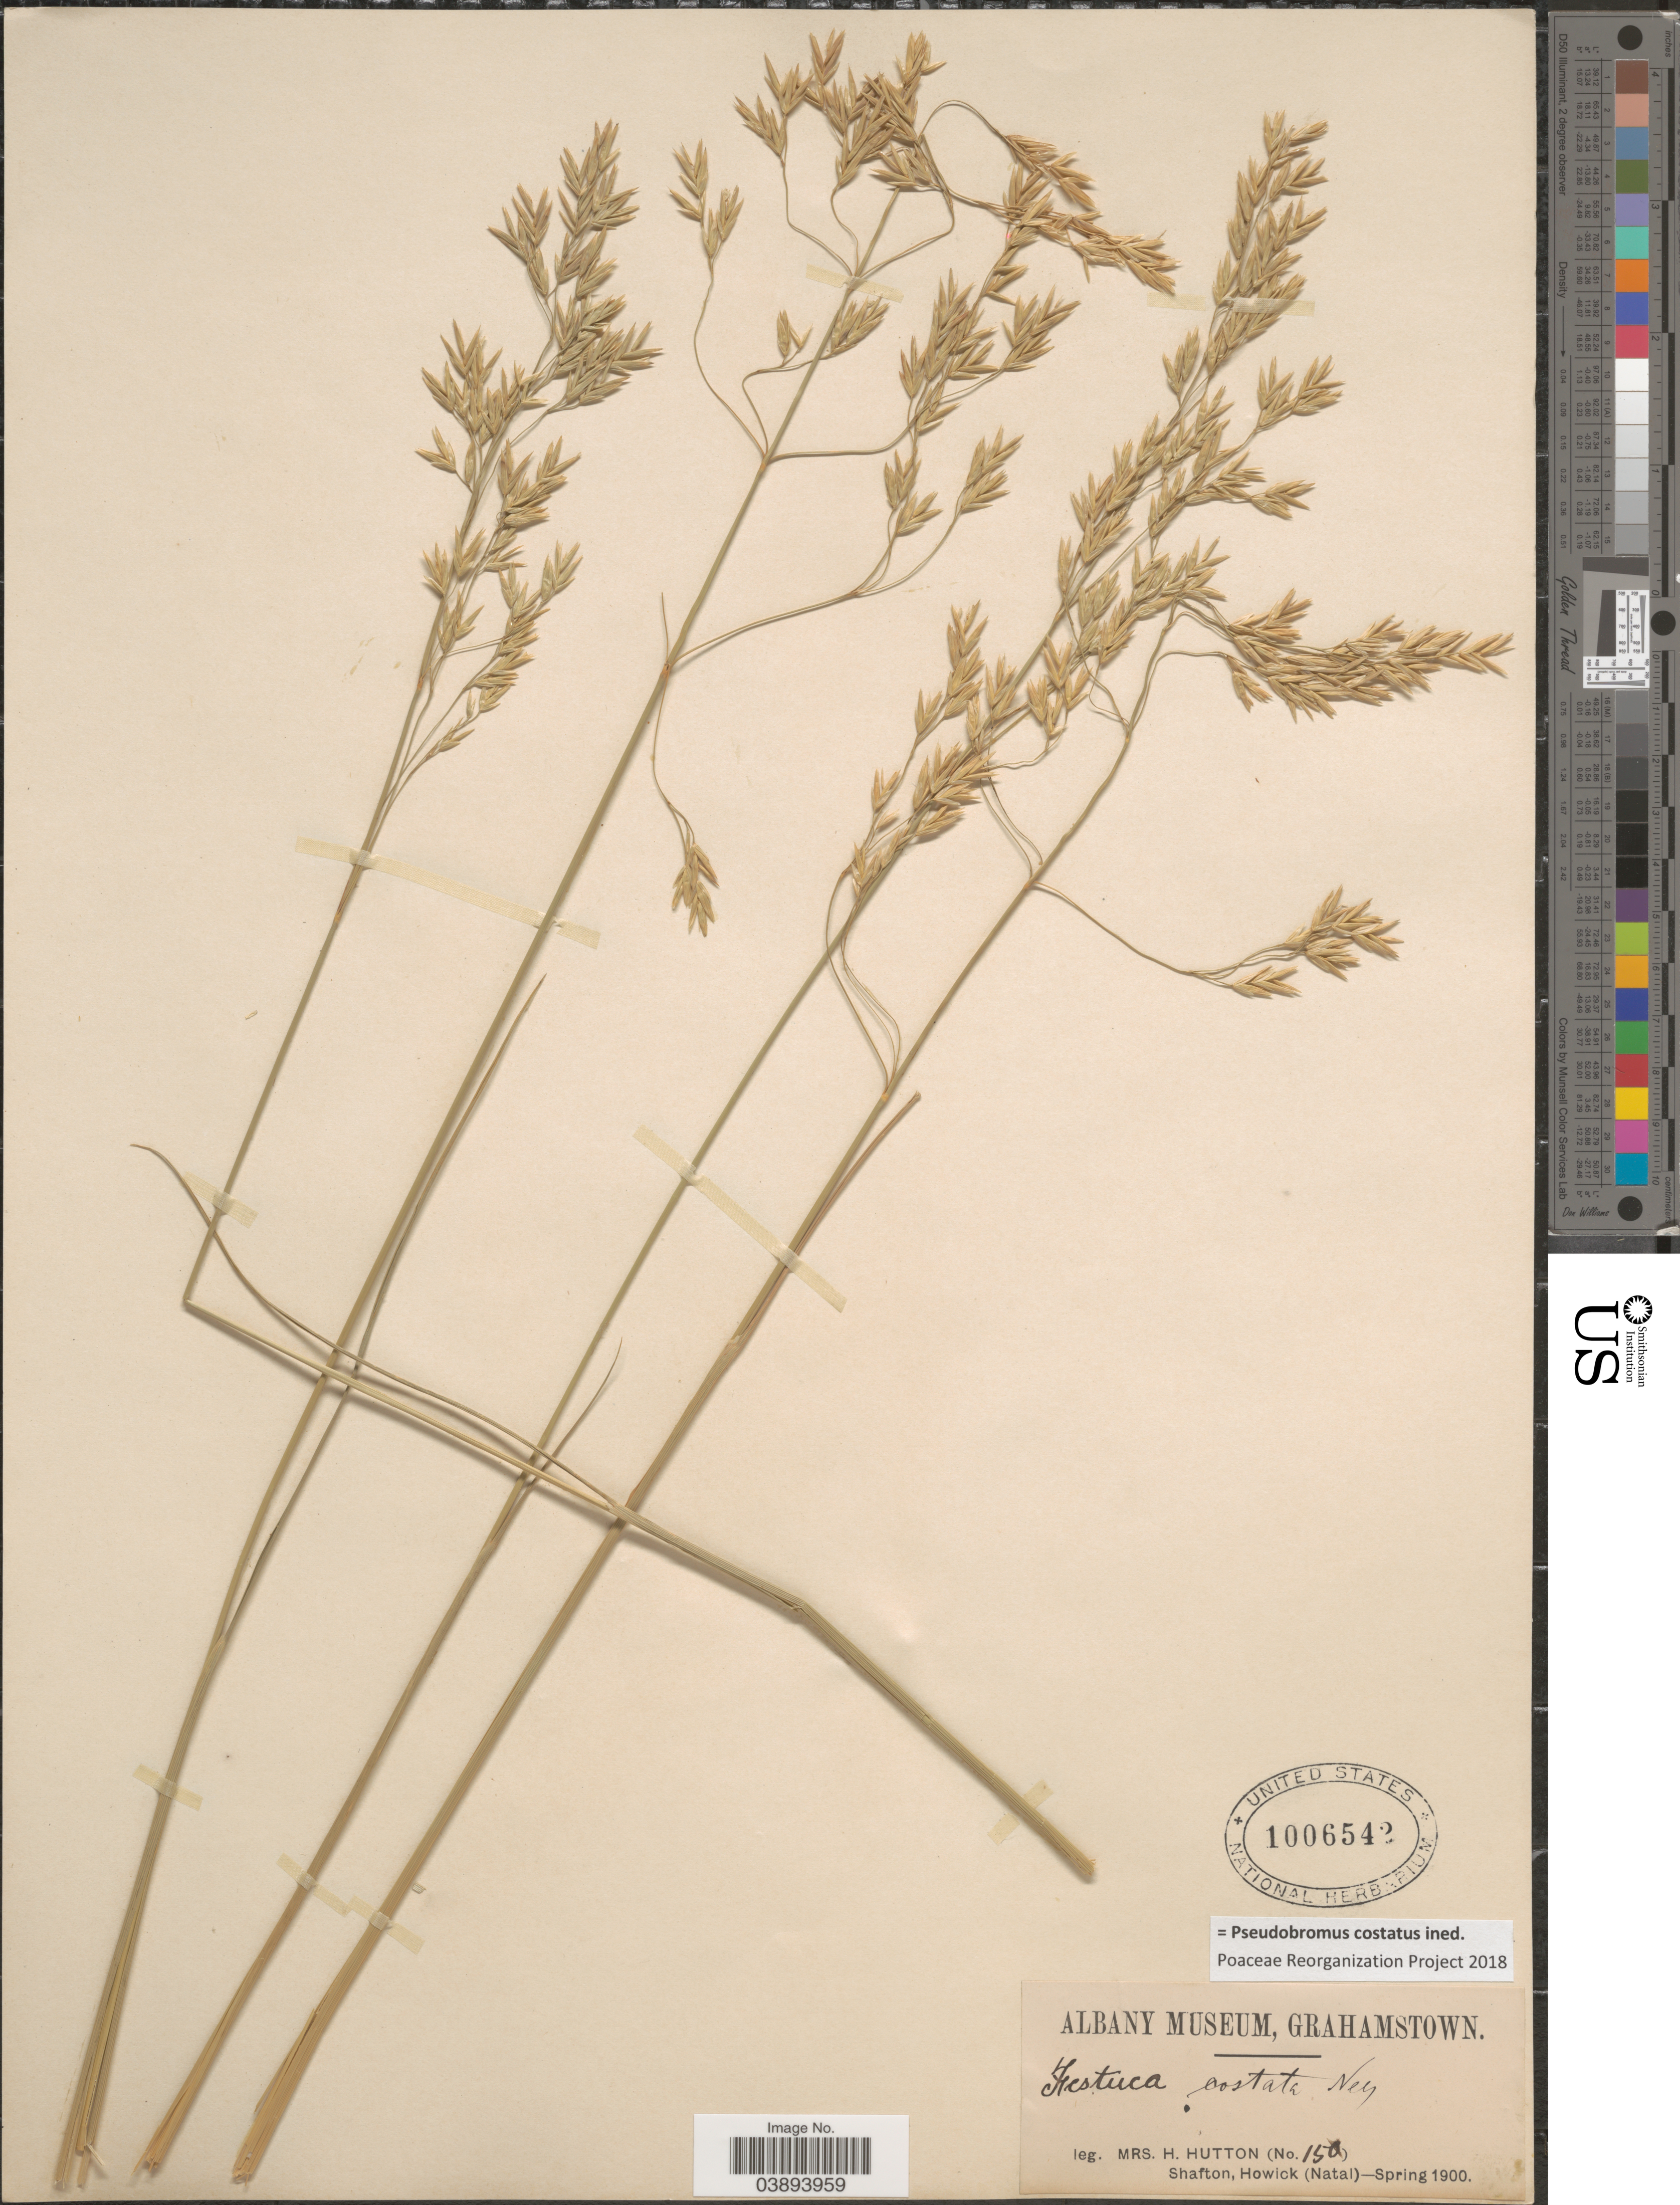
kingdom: Plantae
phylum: Tracheophyta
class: Liliopsida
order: Poales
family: Poaceae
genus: Pseudobromus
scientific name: Pseudobromus costatus ined.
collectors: H. Hutton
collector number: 15o*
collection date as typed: Spring 1900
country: South Africa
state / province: KwaZulu-Natal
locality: Shafton, Howick (Natal).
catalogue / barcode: US 1006542